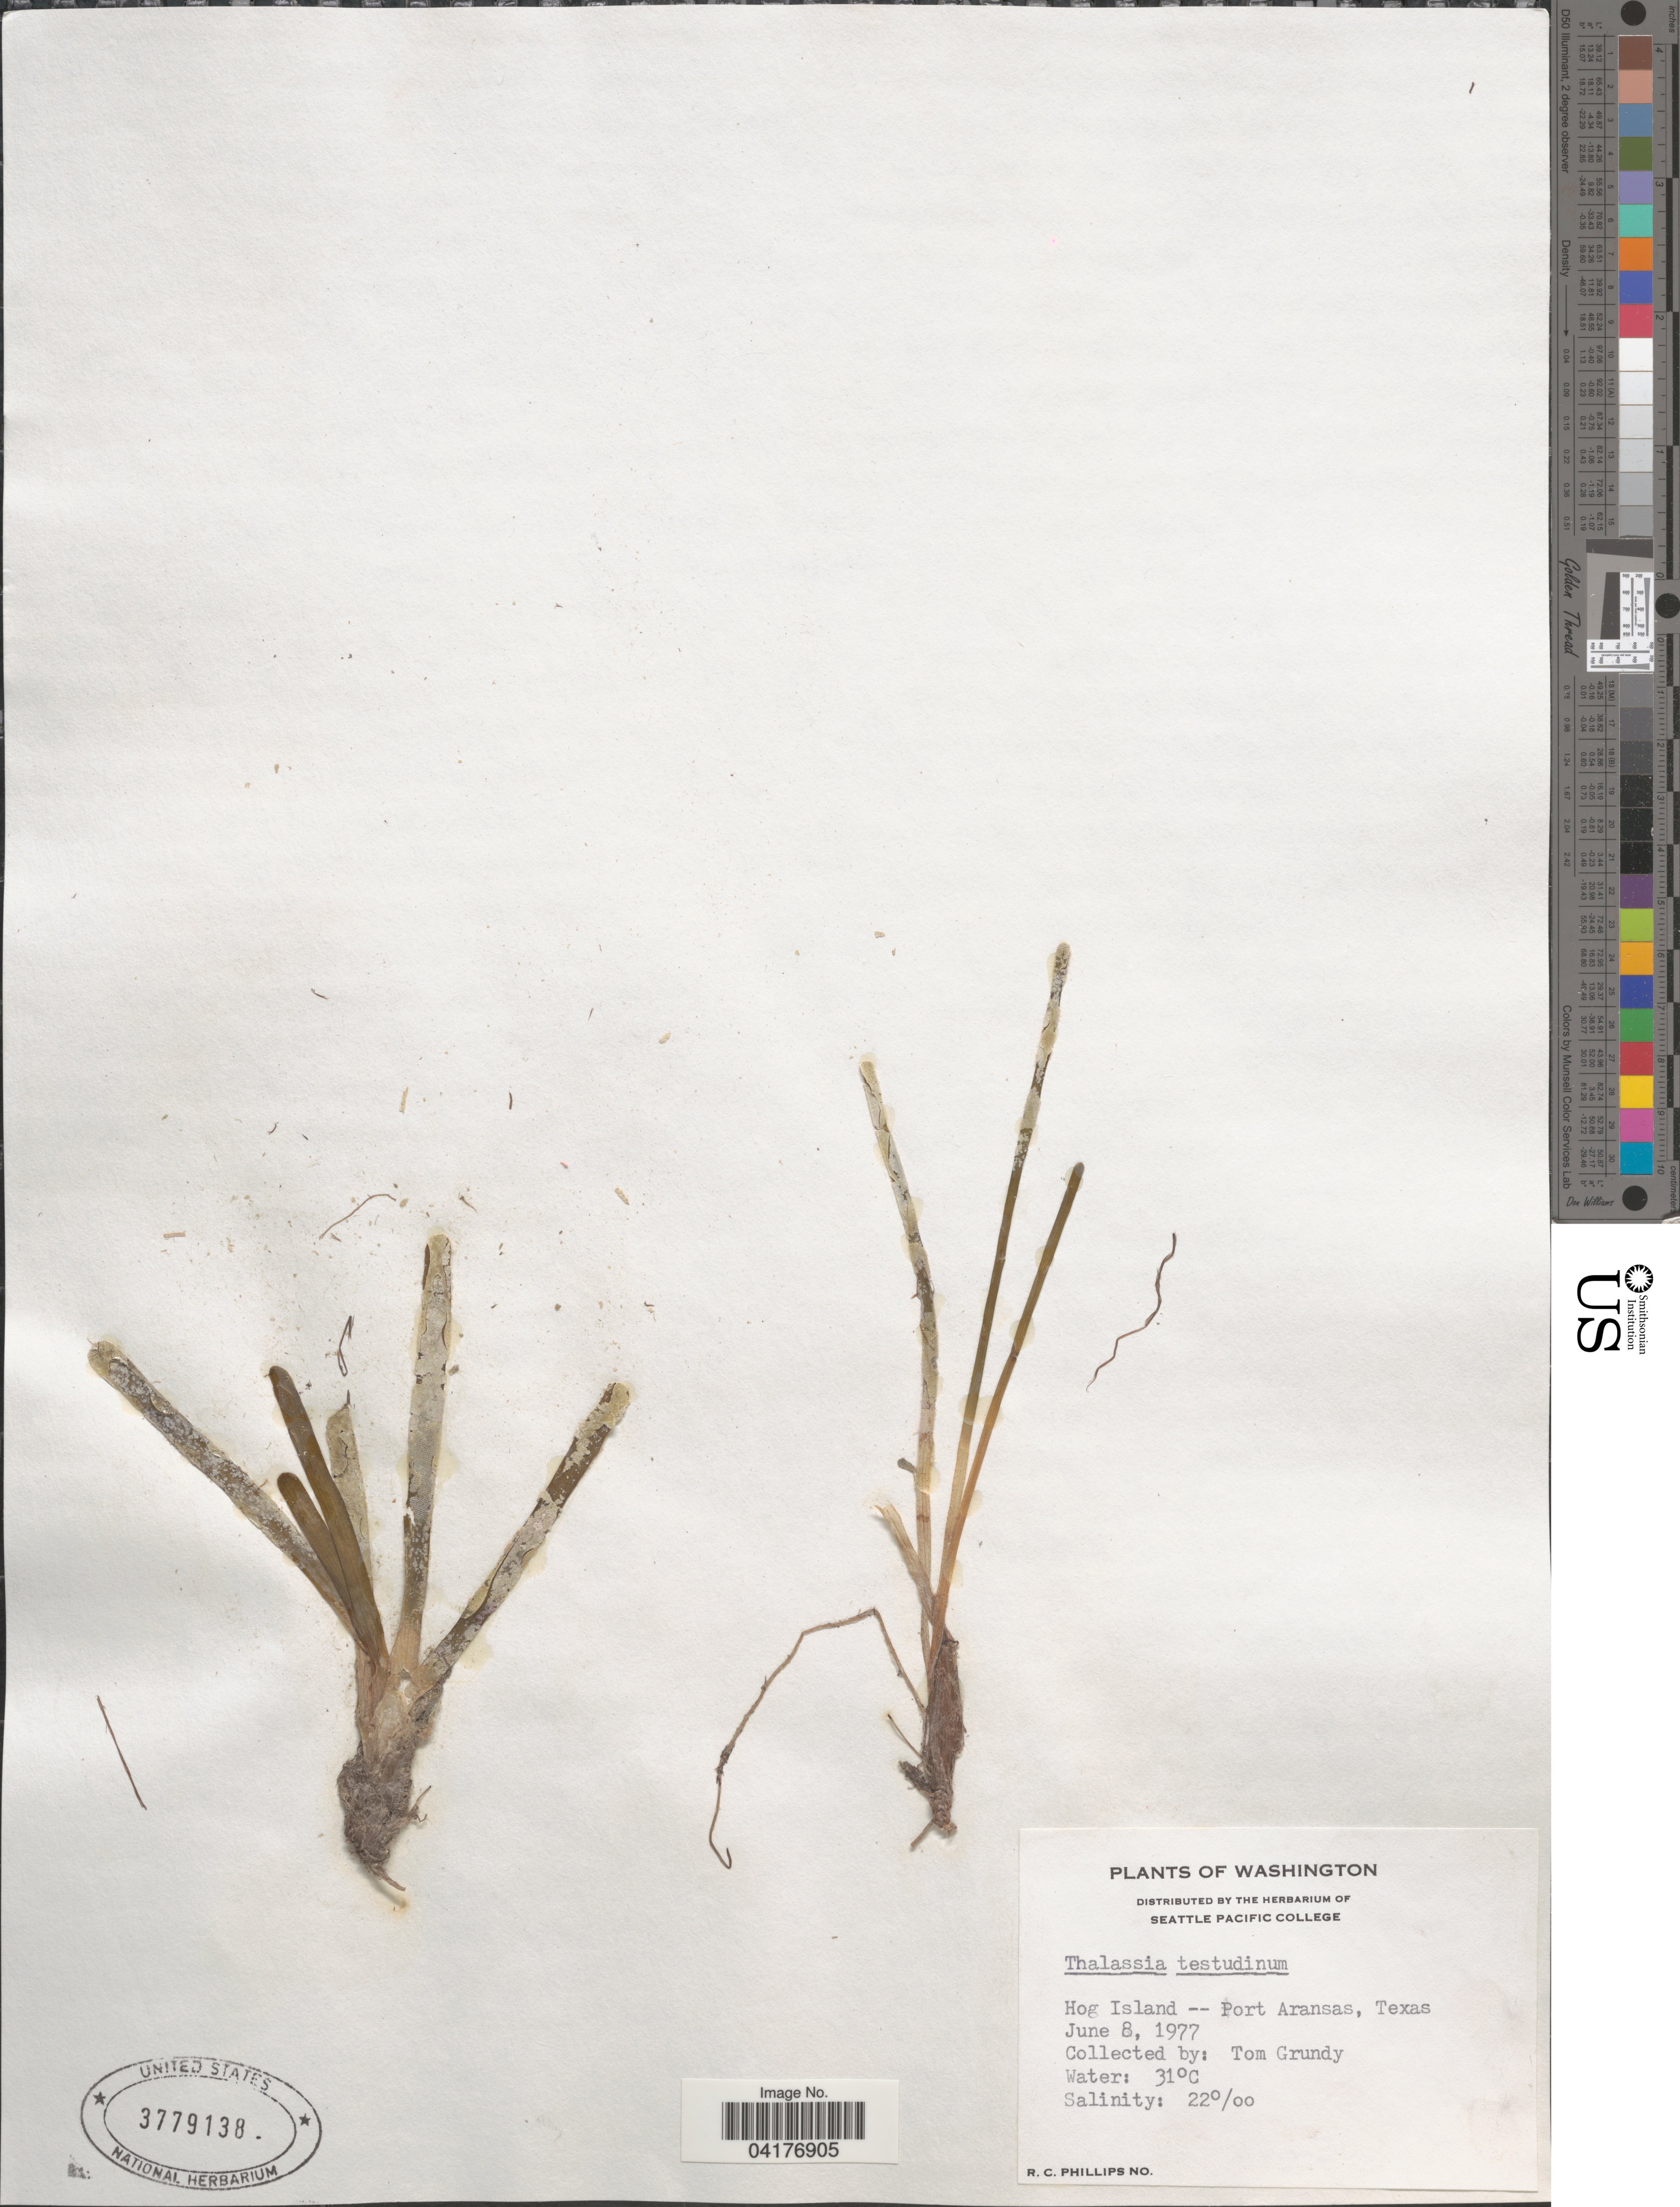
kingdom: Plantae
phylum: Tracheophyta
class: Liliopsida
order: Alismatales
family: Hydrocharitaceae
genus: Thalassia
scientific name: Thalassia hemprichii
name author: Asch.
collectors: T. Grundy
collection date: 1977-06-08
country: United States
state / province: Texas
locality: Hog Island -- Port Aransas.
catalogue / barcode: US 3779138